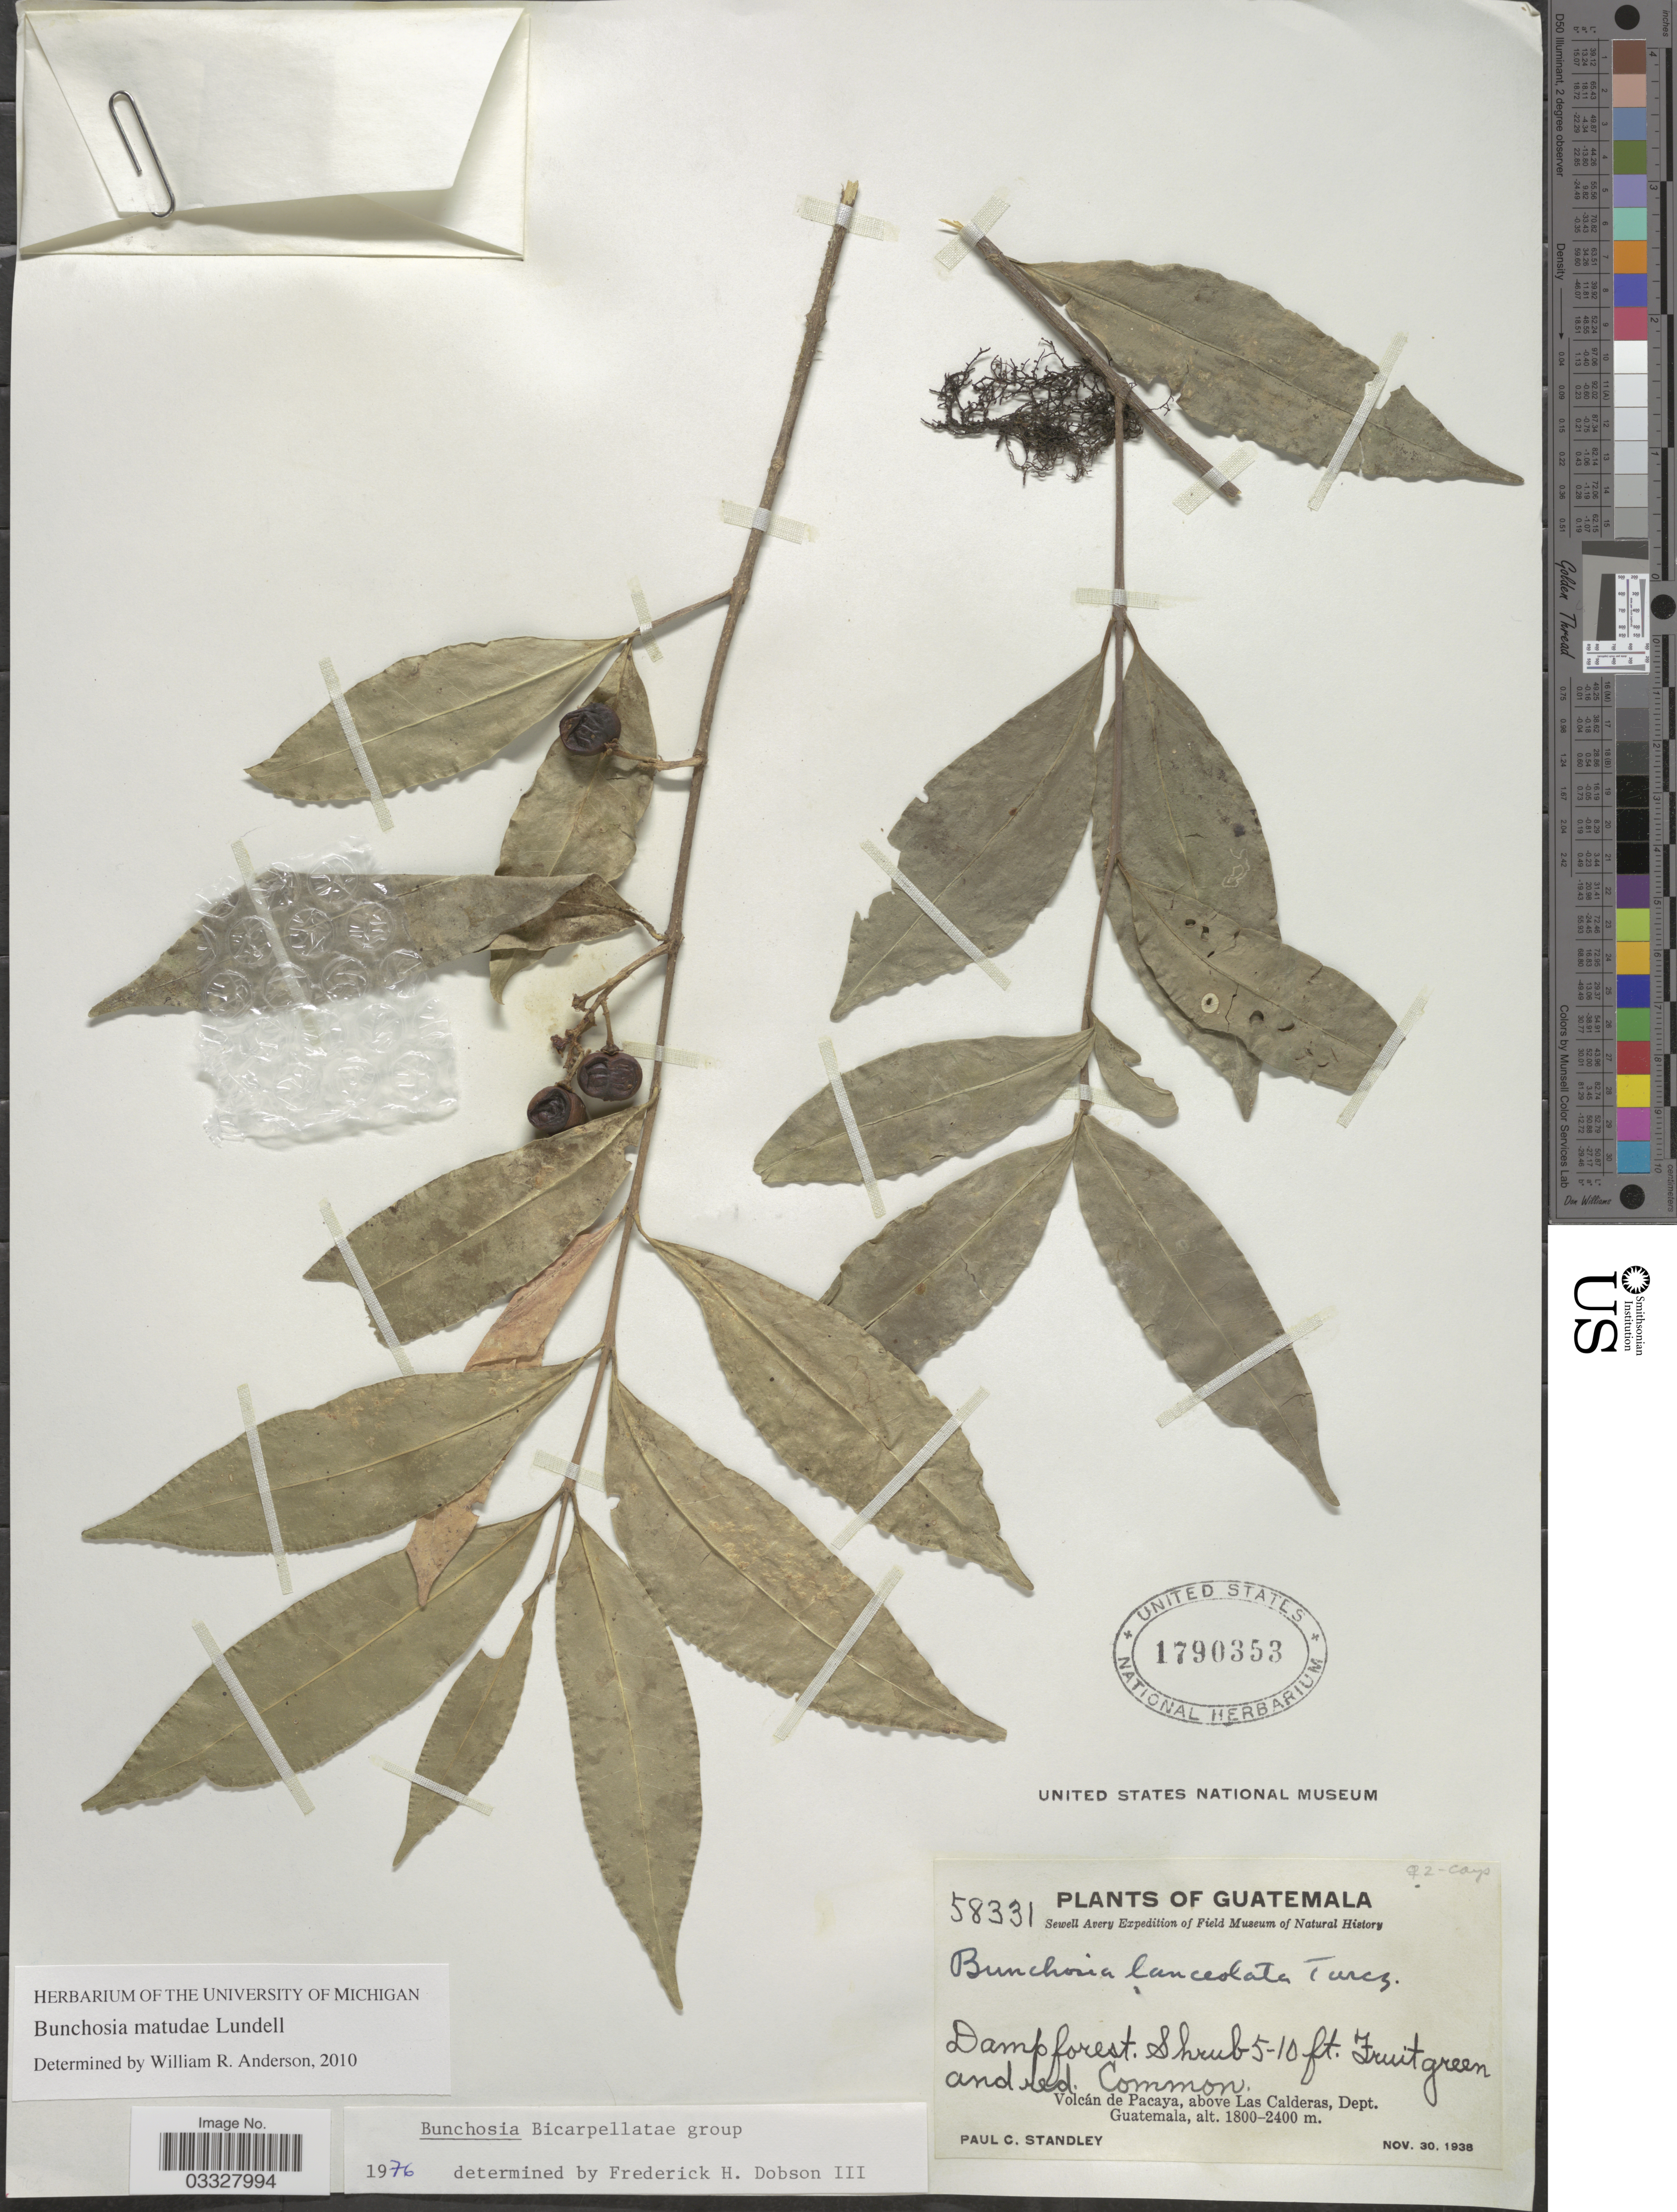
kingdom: Plantae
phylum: Tracheophyta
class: Magnoliopsida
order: Malpighiales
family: Malpighiaceae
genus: Bunchosia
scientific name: Bunchosia matudae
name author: Lundell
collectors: P. C. Standley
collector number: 58331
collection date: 1938-11-30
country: Guatemala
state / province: Guatemala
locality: Volcán de Pacaya, above Las Calderas, Dept. Guatemala.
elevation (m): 1800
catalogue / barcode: US 1790353